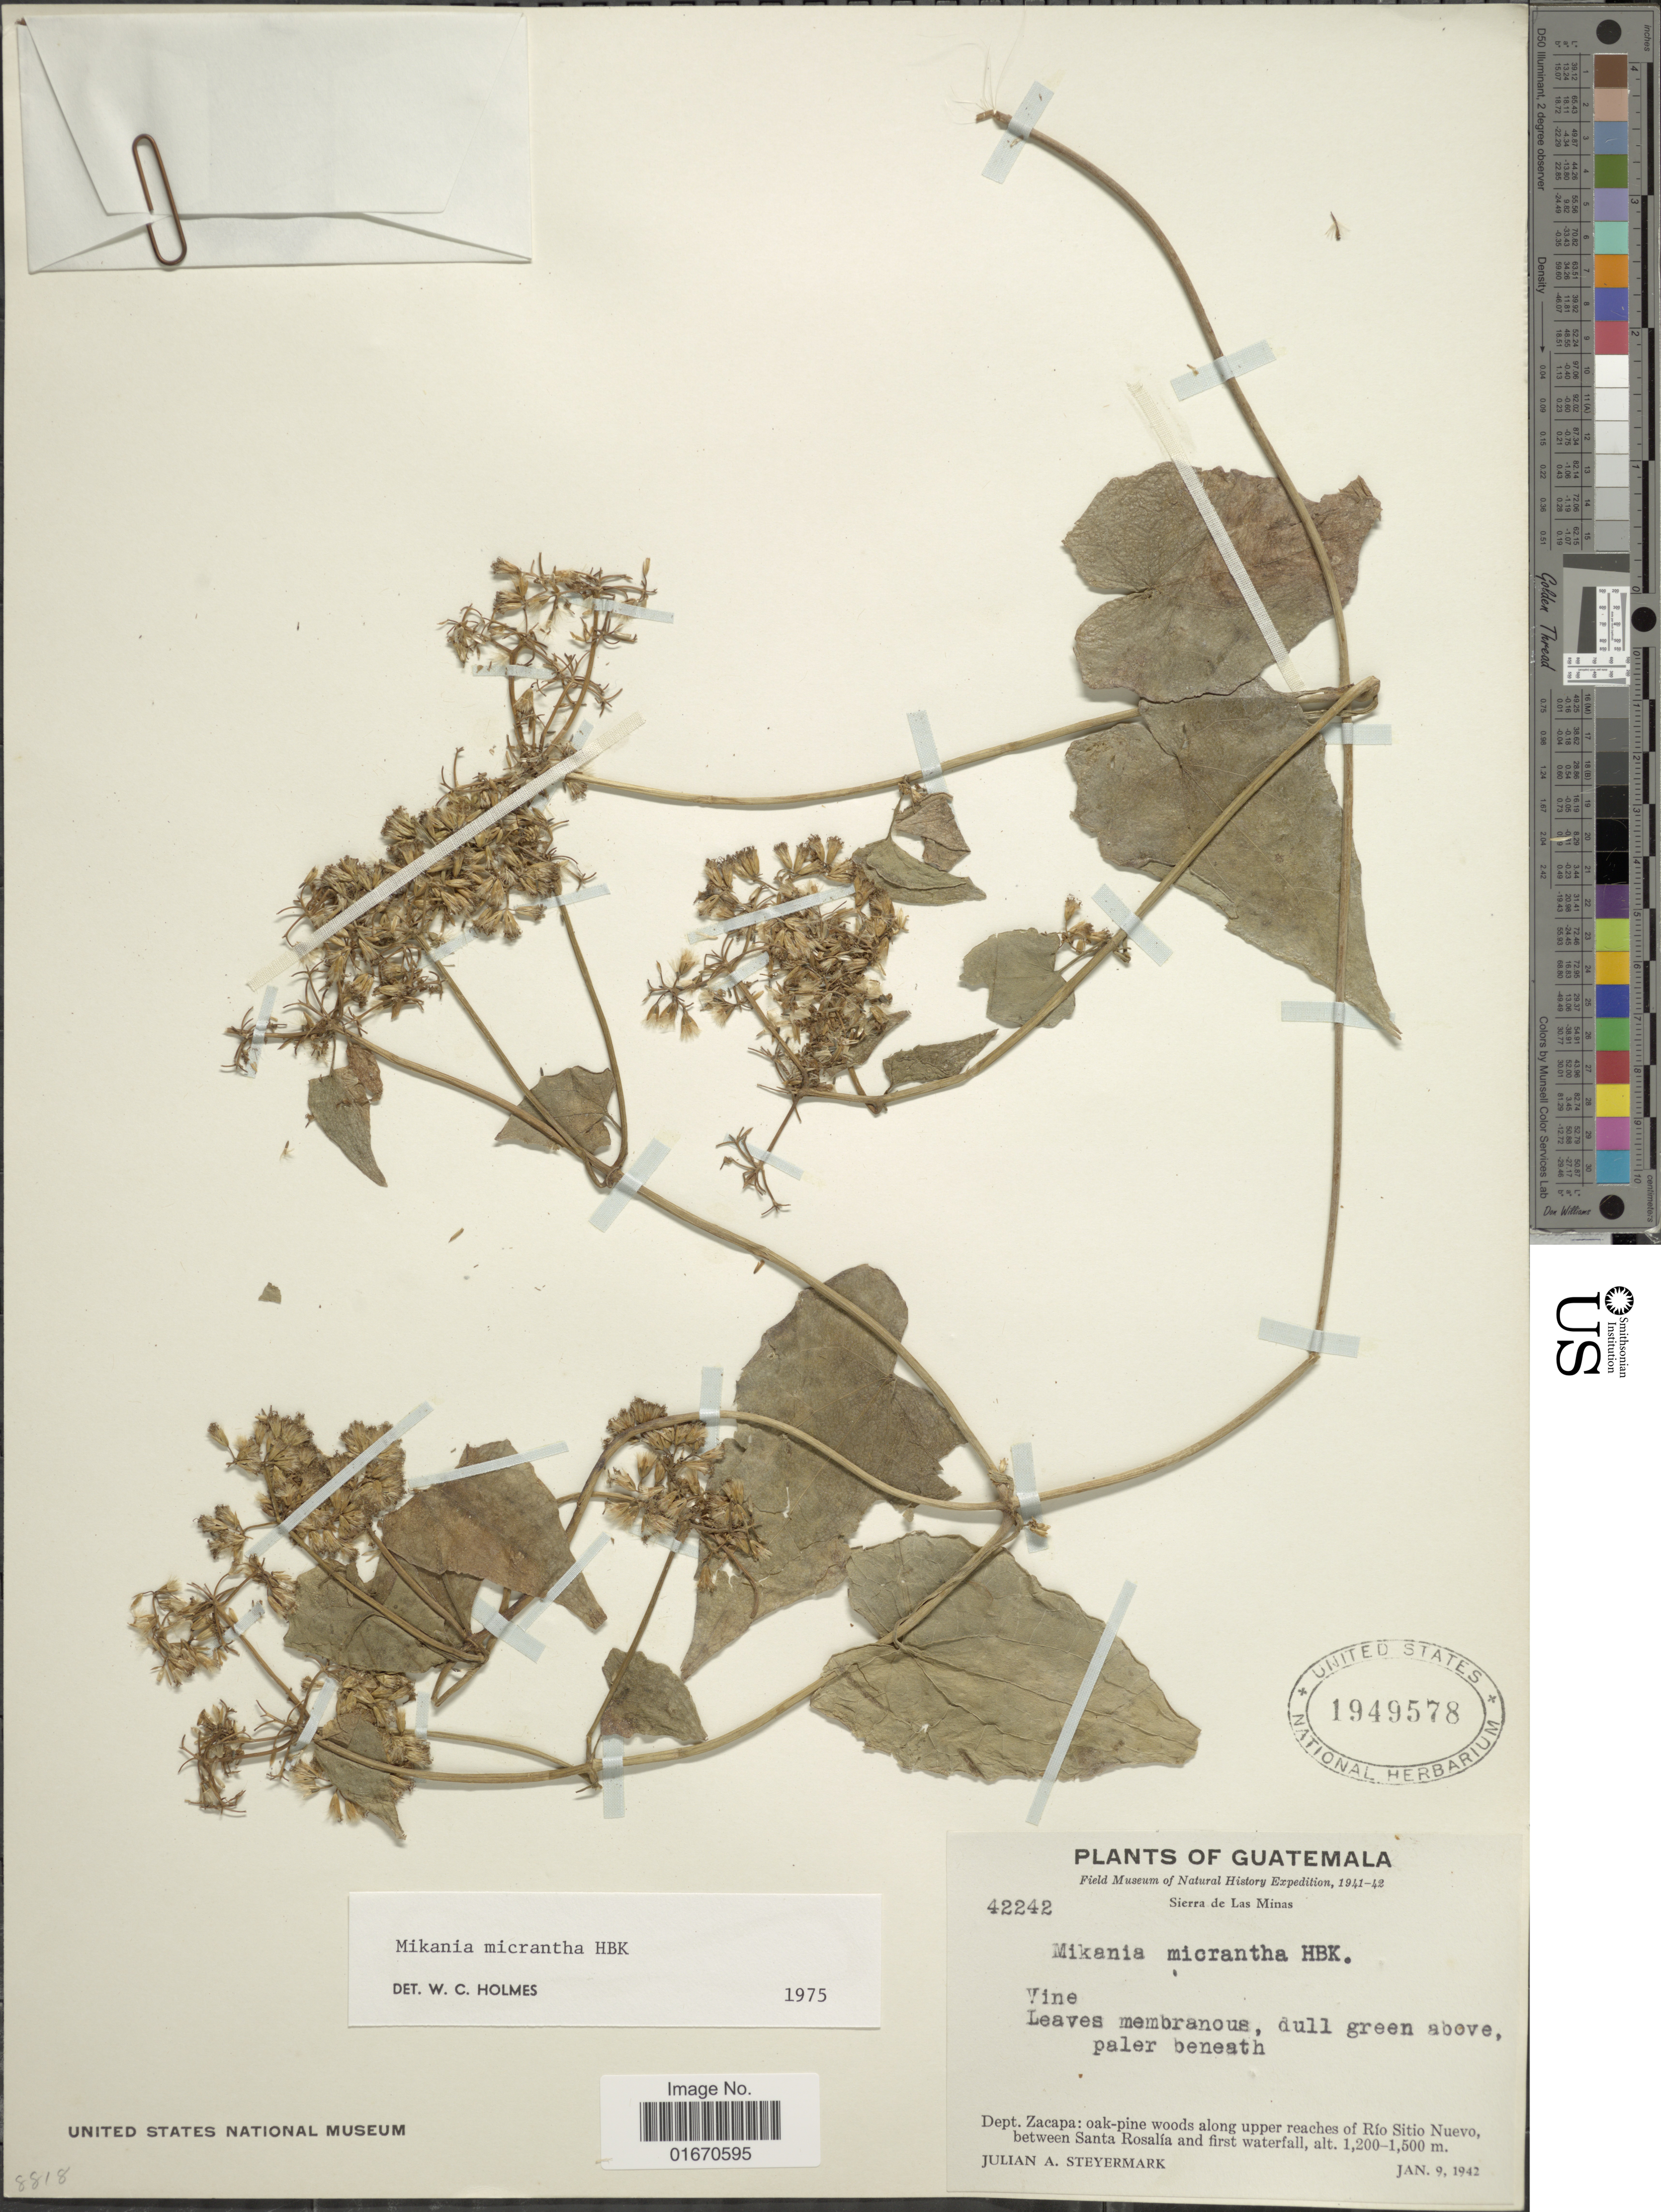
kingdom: Plantae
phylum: Tracheophyta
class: Magnoliopsida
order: Asterales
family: Asteraceae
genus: Mikania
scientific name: Mikania micrantha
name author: Kunth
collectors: J. Steyermark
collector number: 42242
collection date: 1942-01-09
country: Guatemala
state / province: Zacapa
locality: Along upper reaches of Rio Sitio Nuevo, between Santa Rosalia and first waterfall, Sierra de Las Minas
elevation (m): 1200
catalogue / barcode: US 1949578